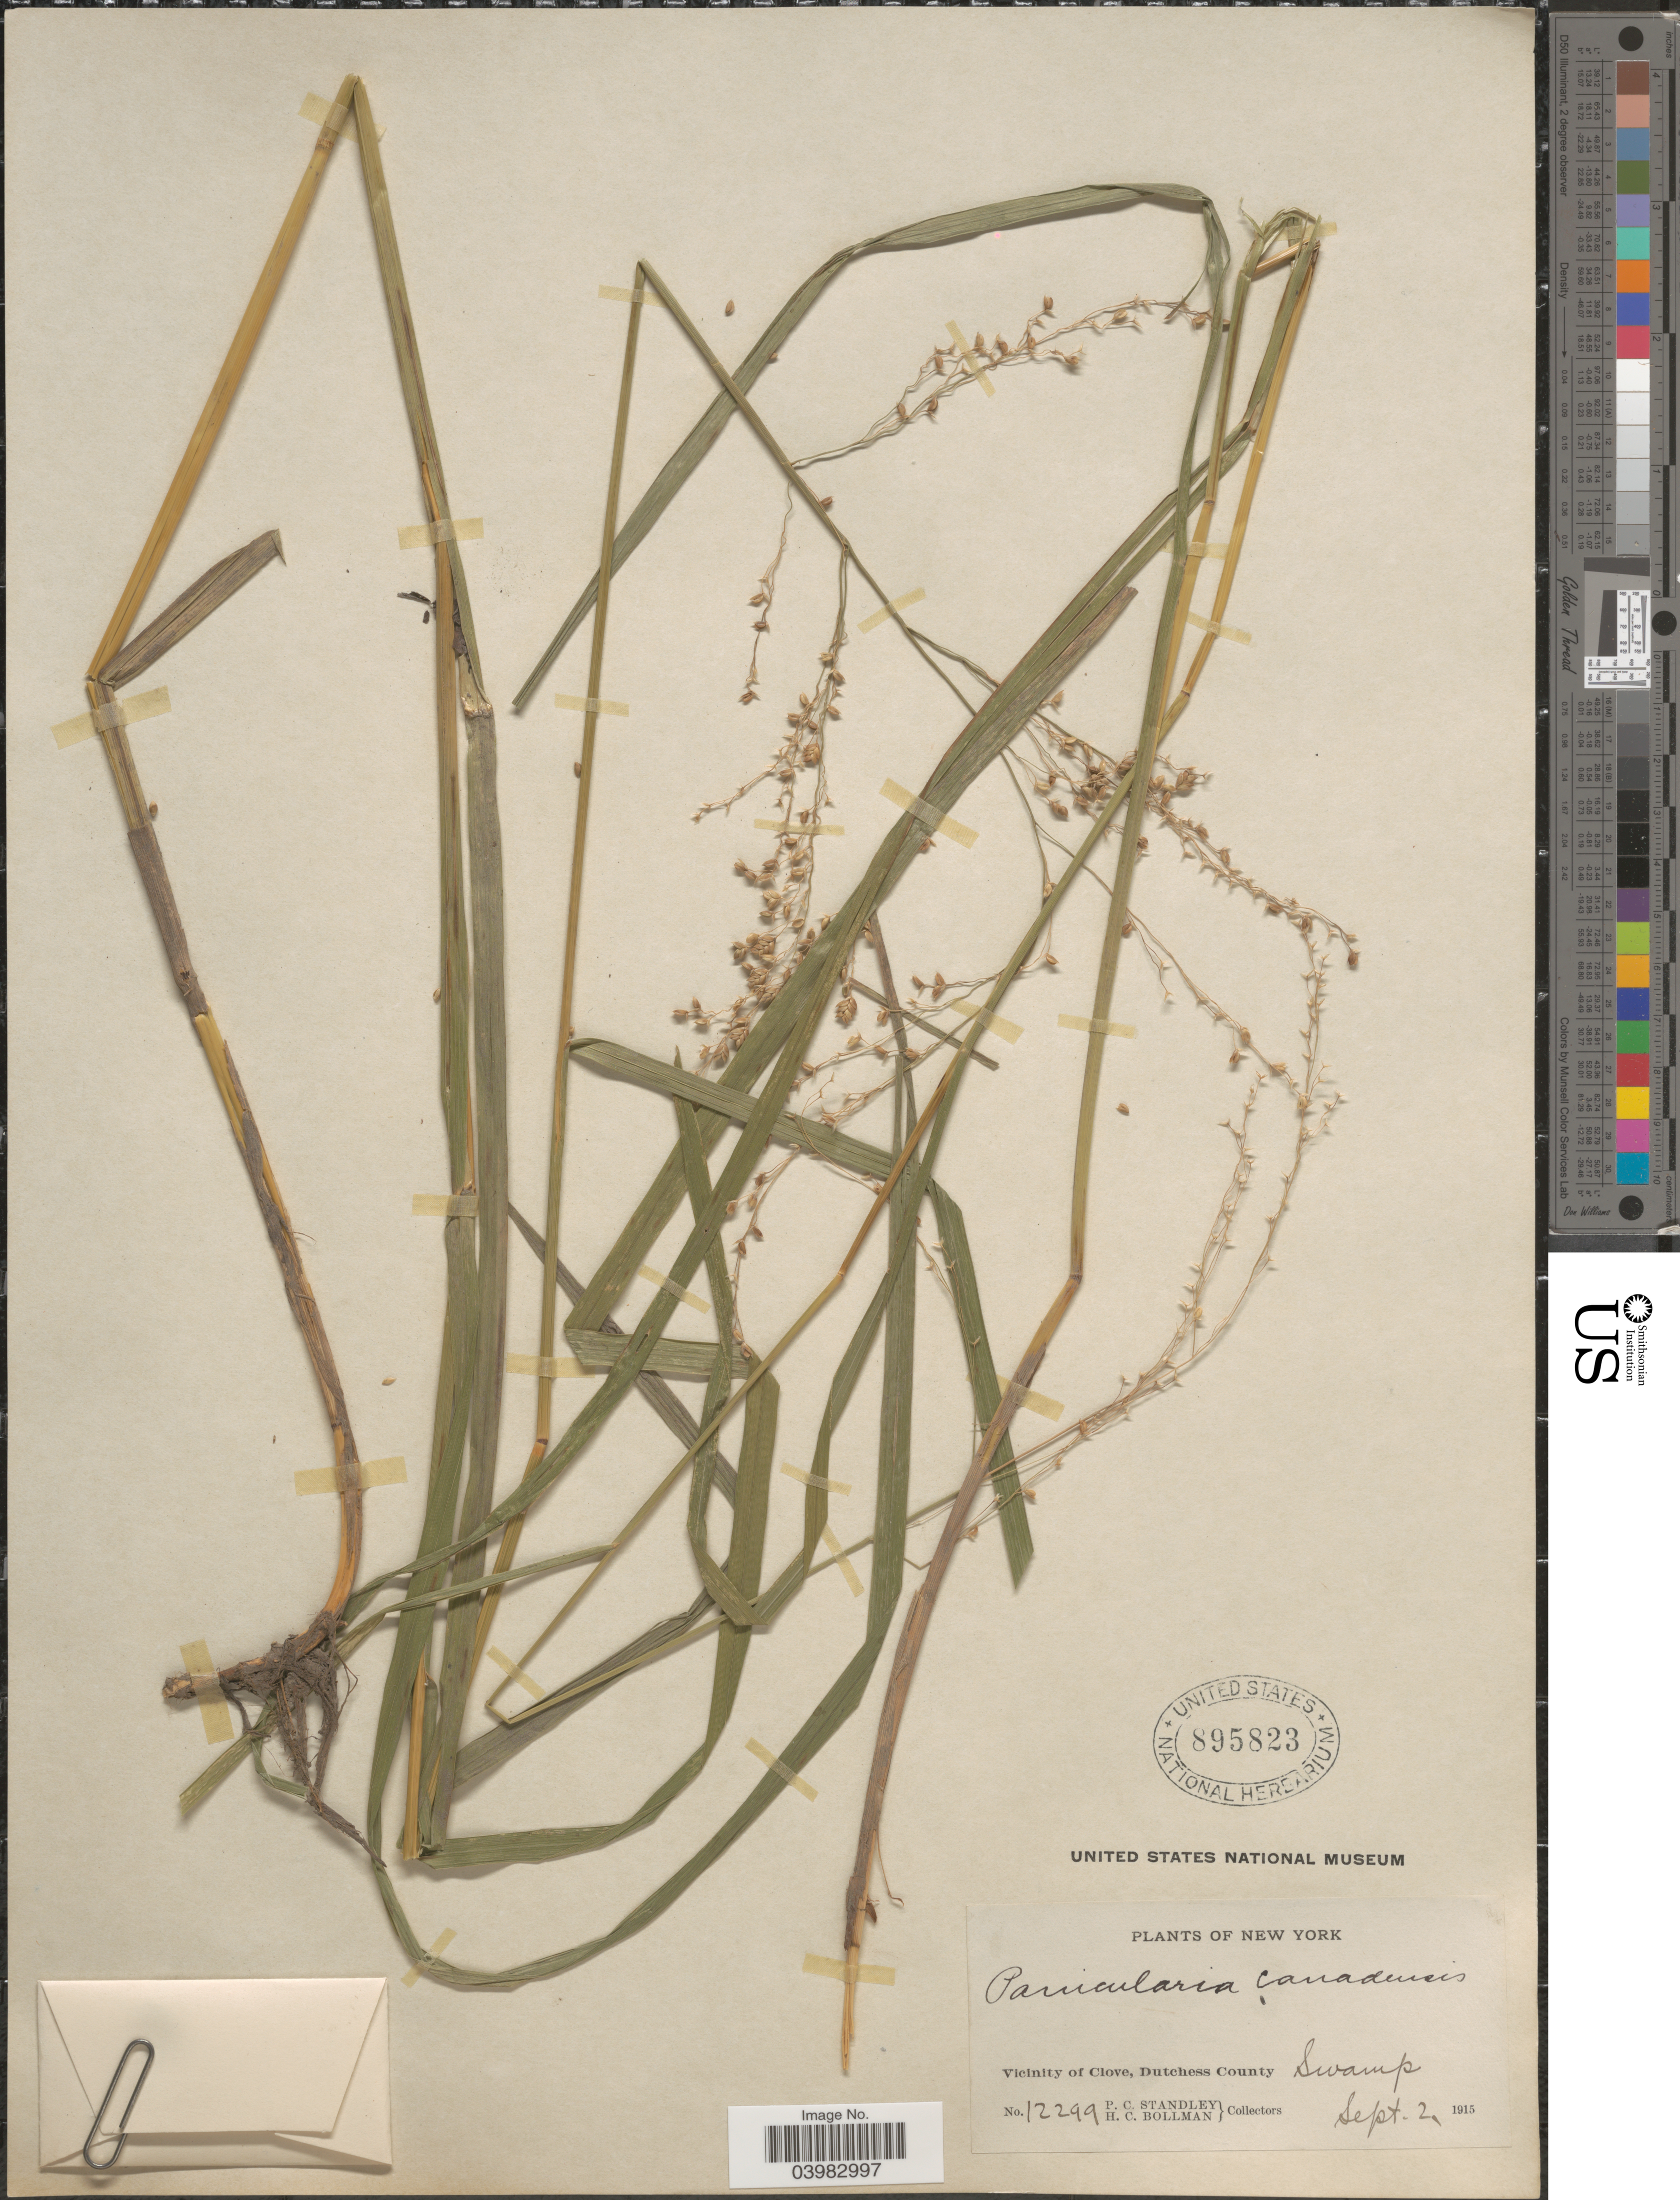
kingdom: Plantae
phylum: Tracheophyta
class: Liliopsida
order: Poales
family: Poaceae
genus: Glyceria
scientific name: Glyceria canadensis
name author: (Michx.) Trin.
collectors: P. C. Standley & H. C. Bollman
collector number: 12299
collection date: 1915-09-02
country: United States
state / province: New York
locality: Vicinity of Clove, Dutchess County.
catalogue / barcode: US 895823